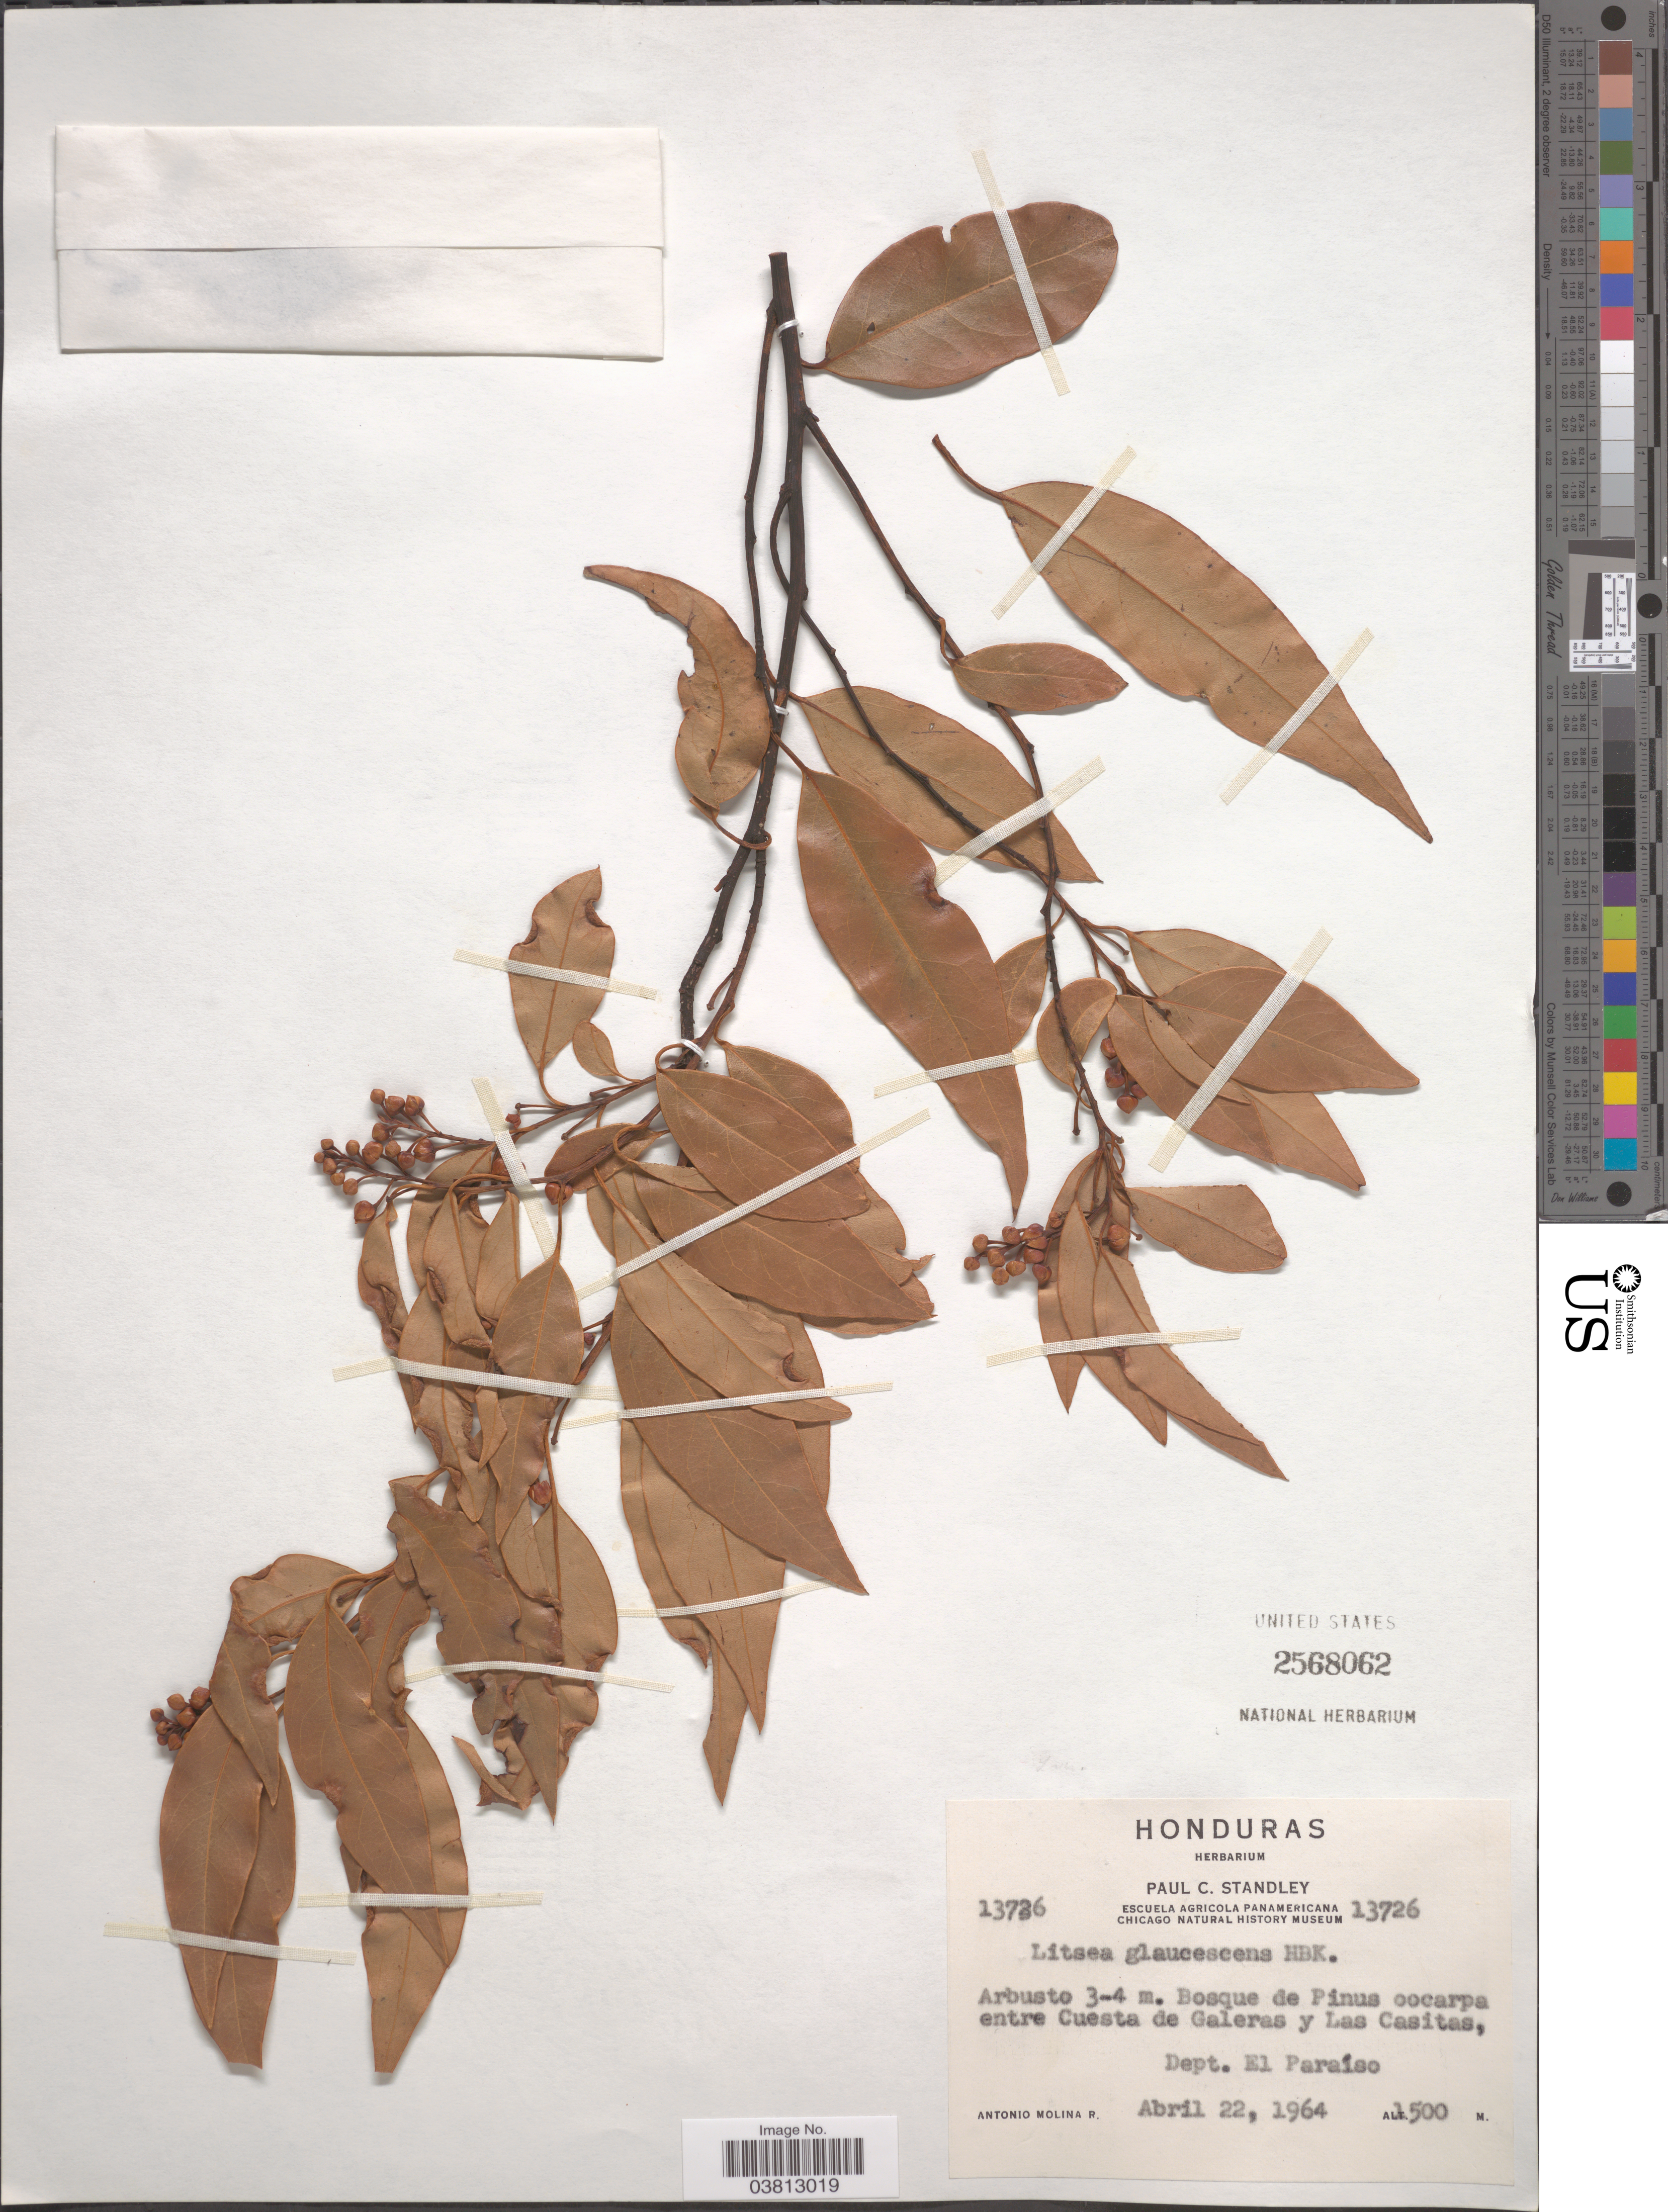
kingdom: Plantae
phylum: Tracheophyta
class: Magnoliopsida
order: Laurales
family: Lauraceae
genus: Litsea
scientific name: Litsea glaucescens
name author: Kunth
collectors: A. Molina R.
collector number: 13736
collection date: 1964-04-22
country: Honduras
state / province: El Paraiso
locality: Bosque de Pinus oocarpa entre Cuesta de Galeras y Las Casitas, Dept. El Paraíso.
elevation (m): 1500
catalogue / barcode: US 2568062